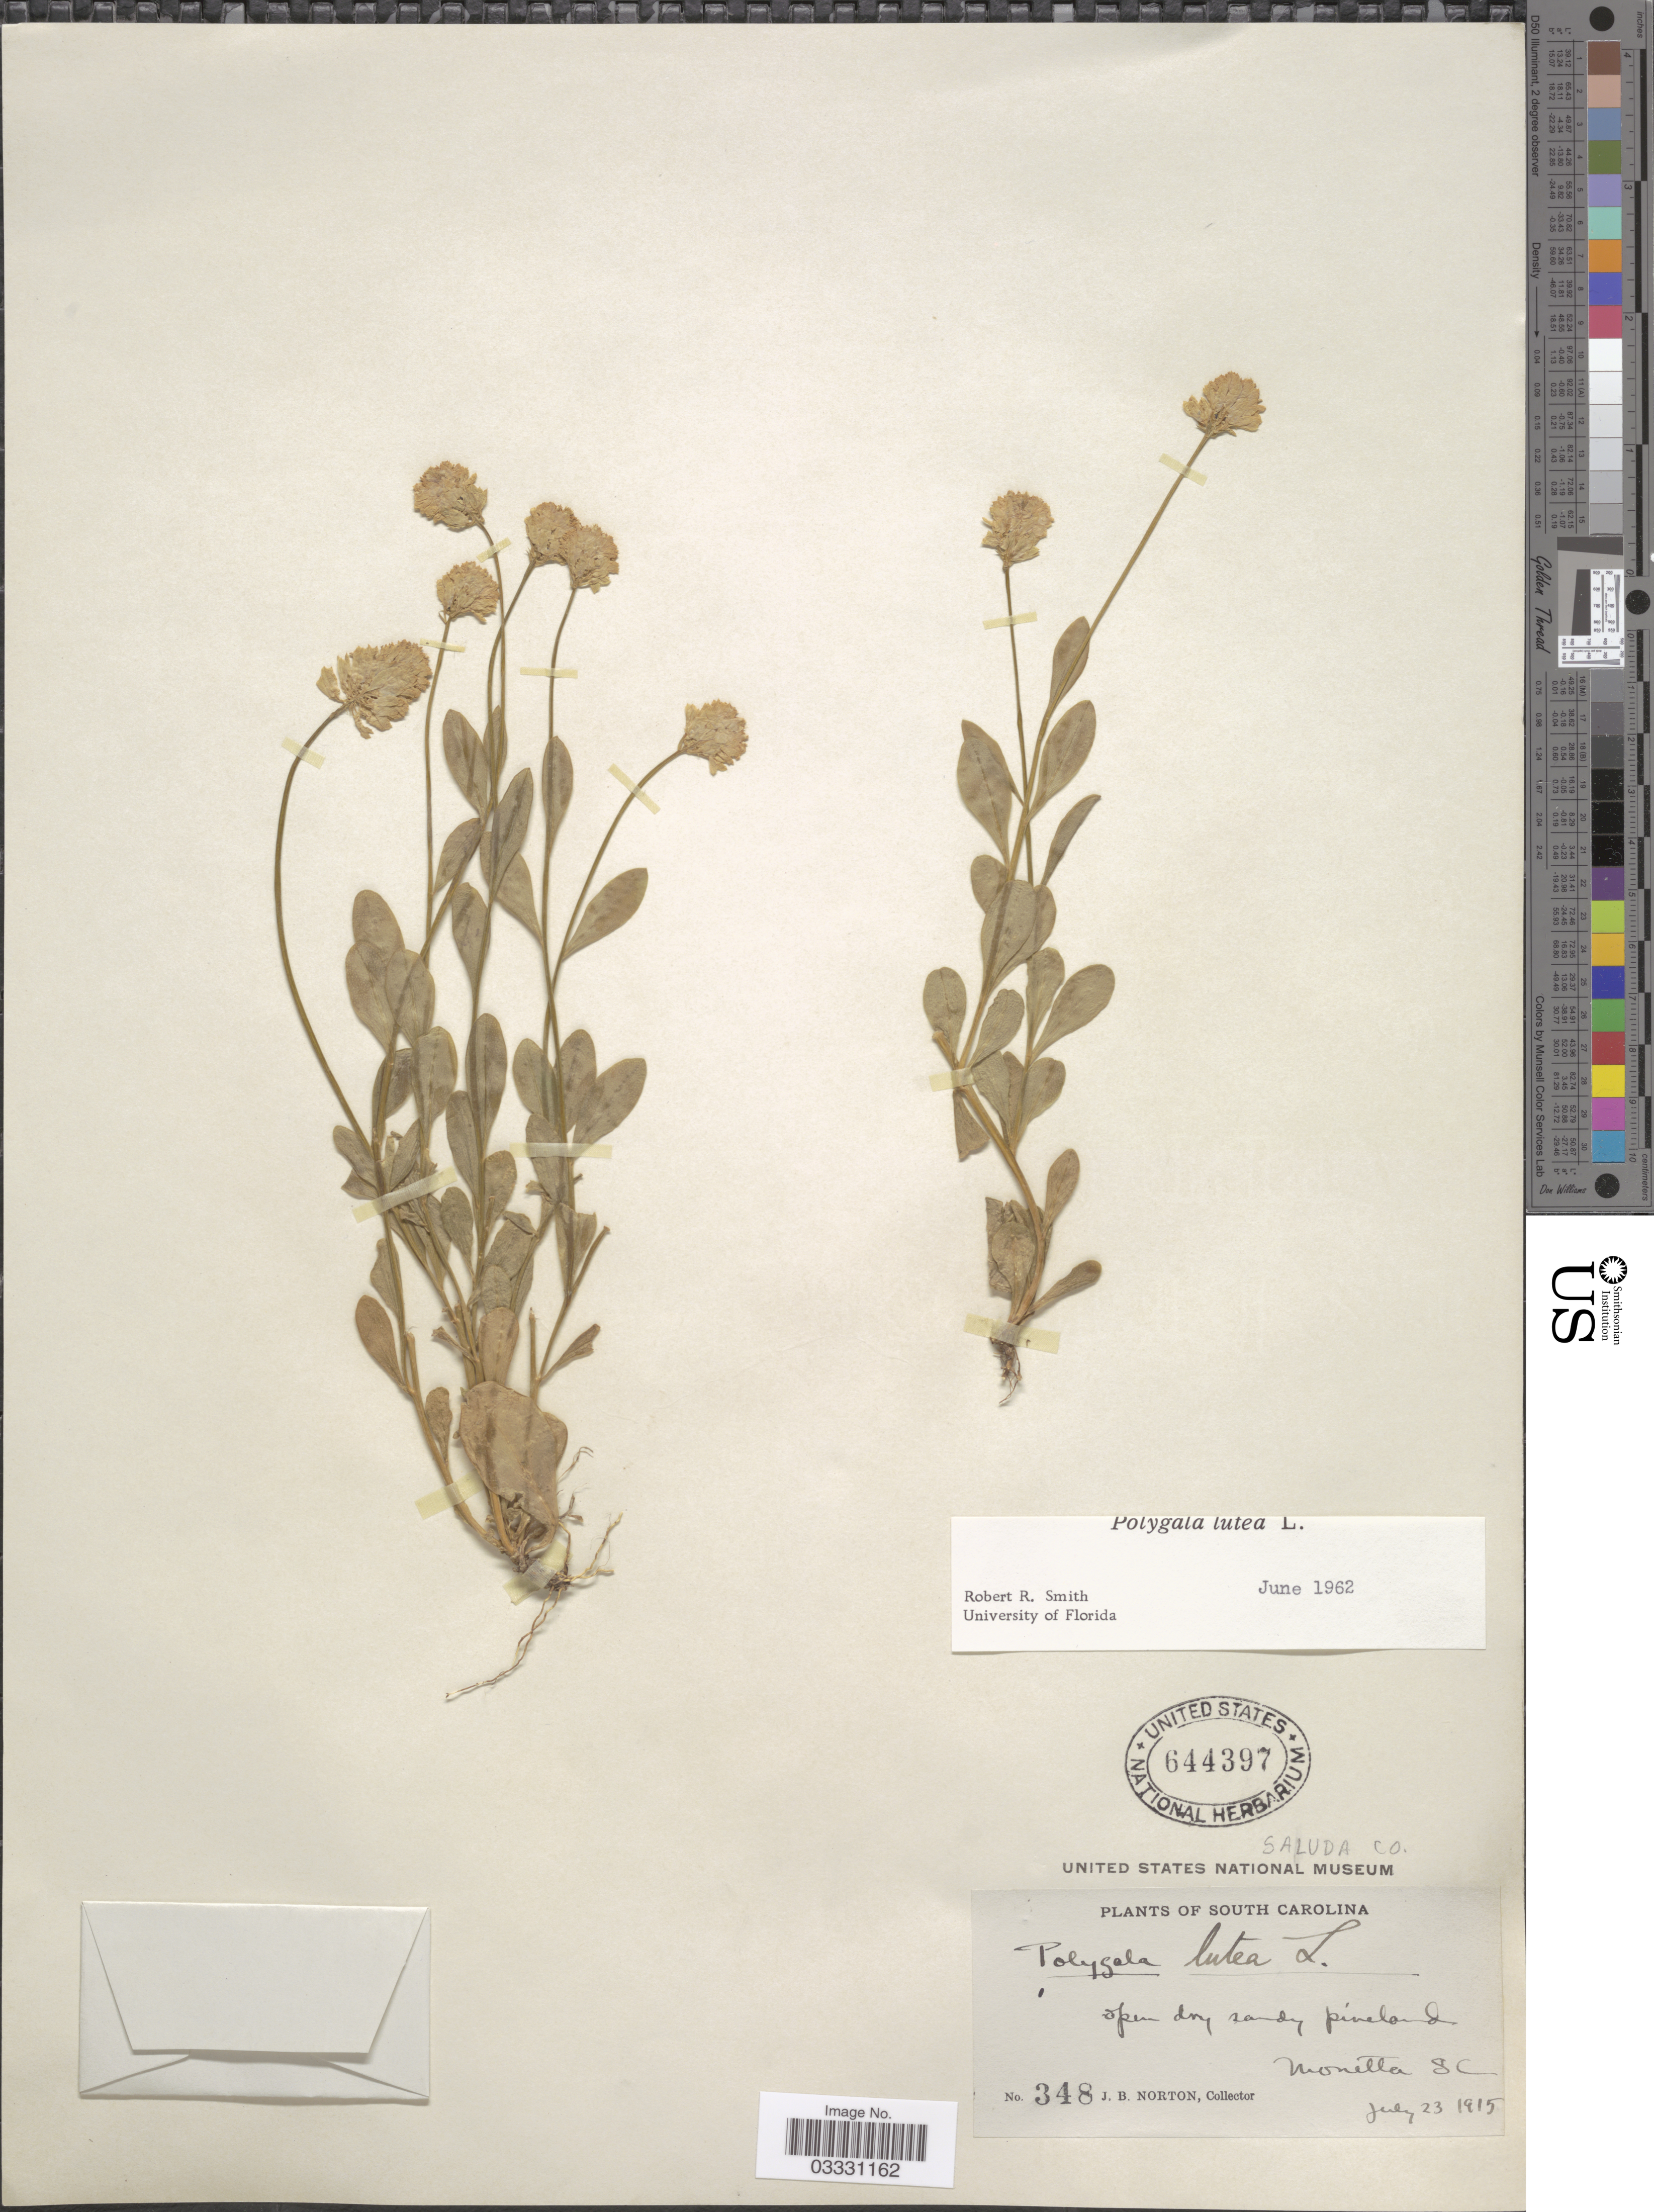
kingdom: Plantae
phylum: Tracheophyta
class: Magnoliopsida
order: Fabales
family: Polygalaceae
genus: Polygala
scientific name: Polygala lutea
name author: L.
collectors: J. B. Norton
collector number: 348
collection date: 1915-07-23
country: United States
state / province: South Carolina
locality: Saluda Co. Monetta.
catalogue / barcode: US 644397